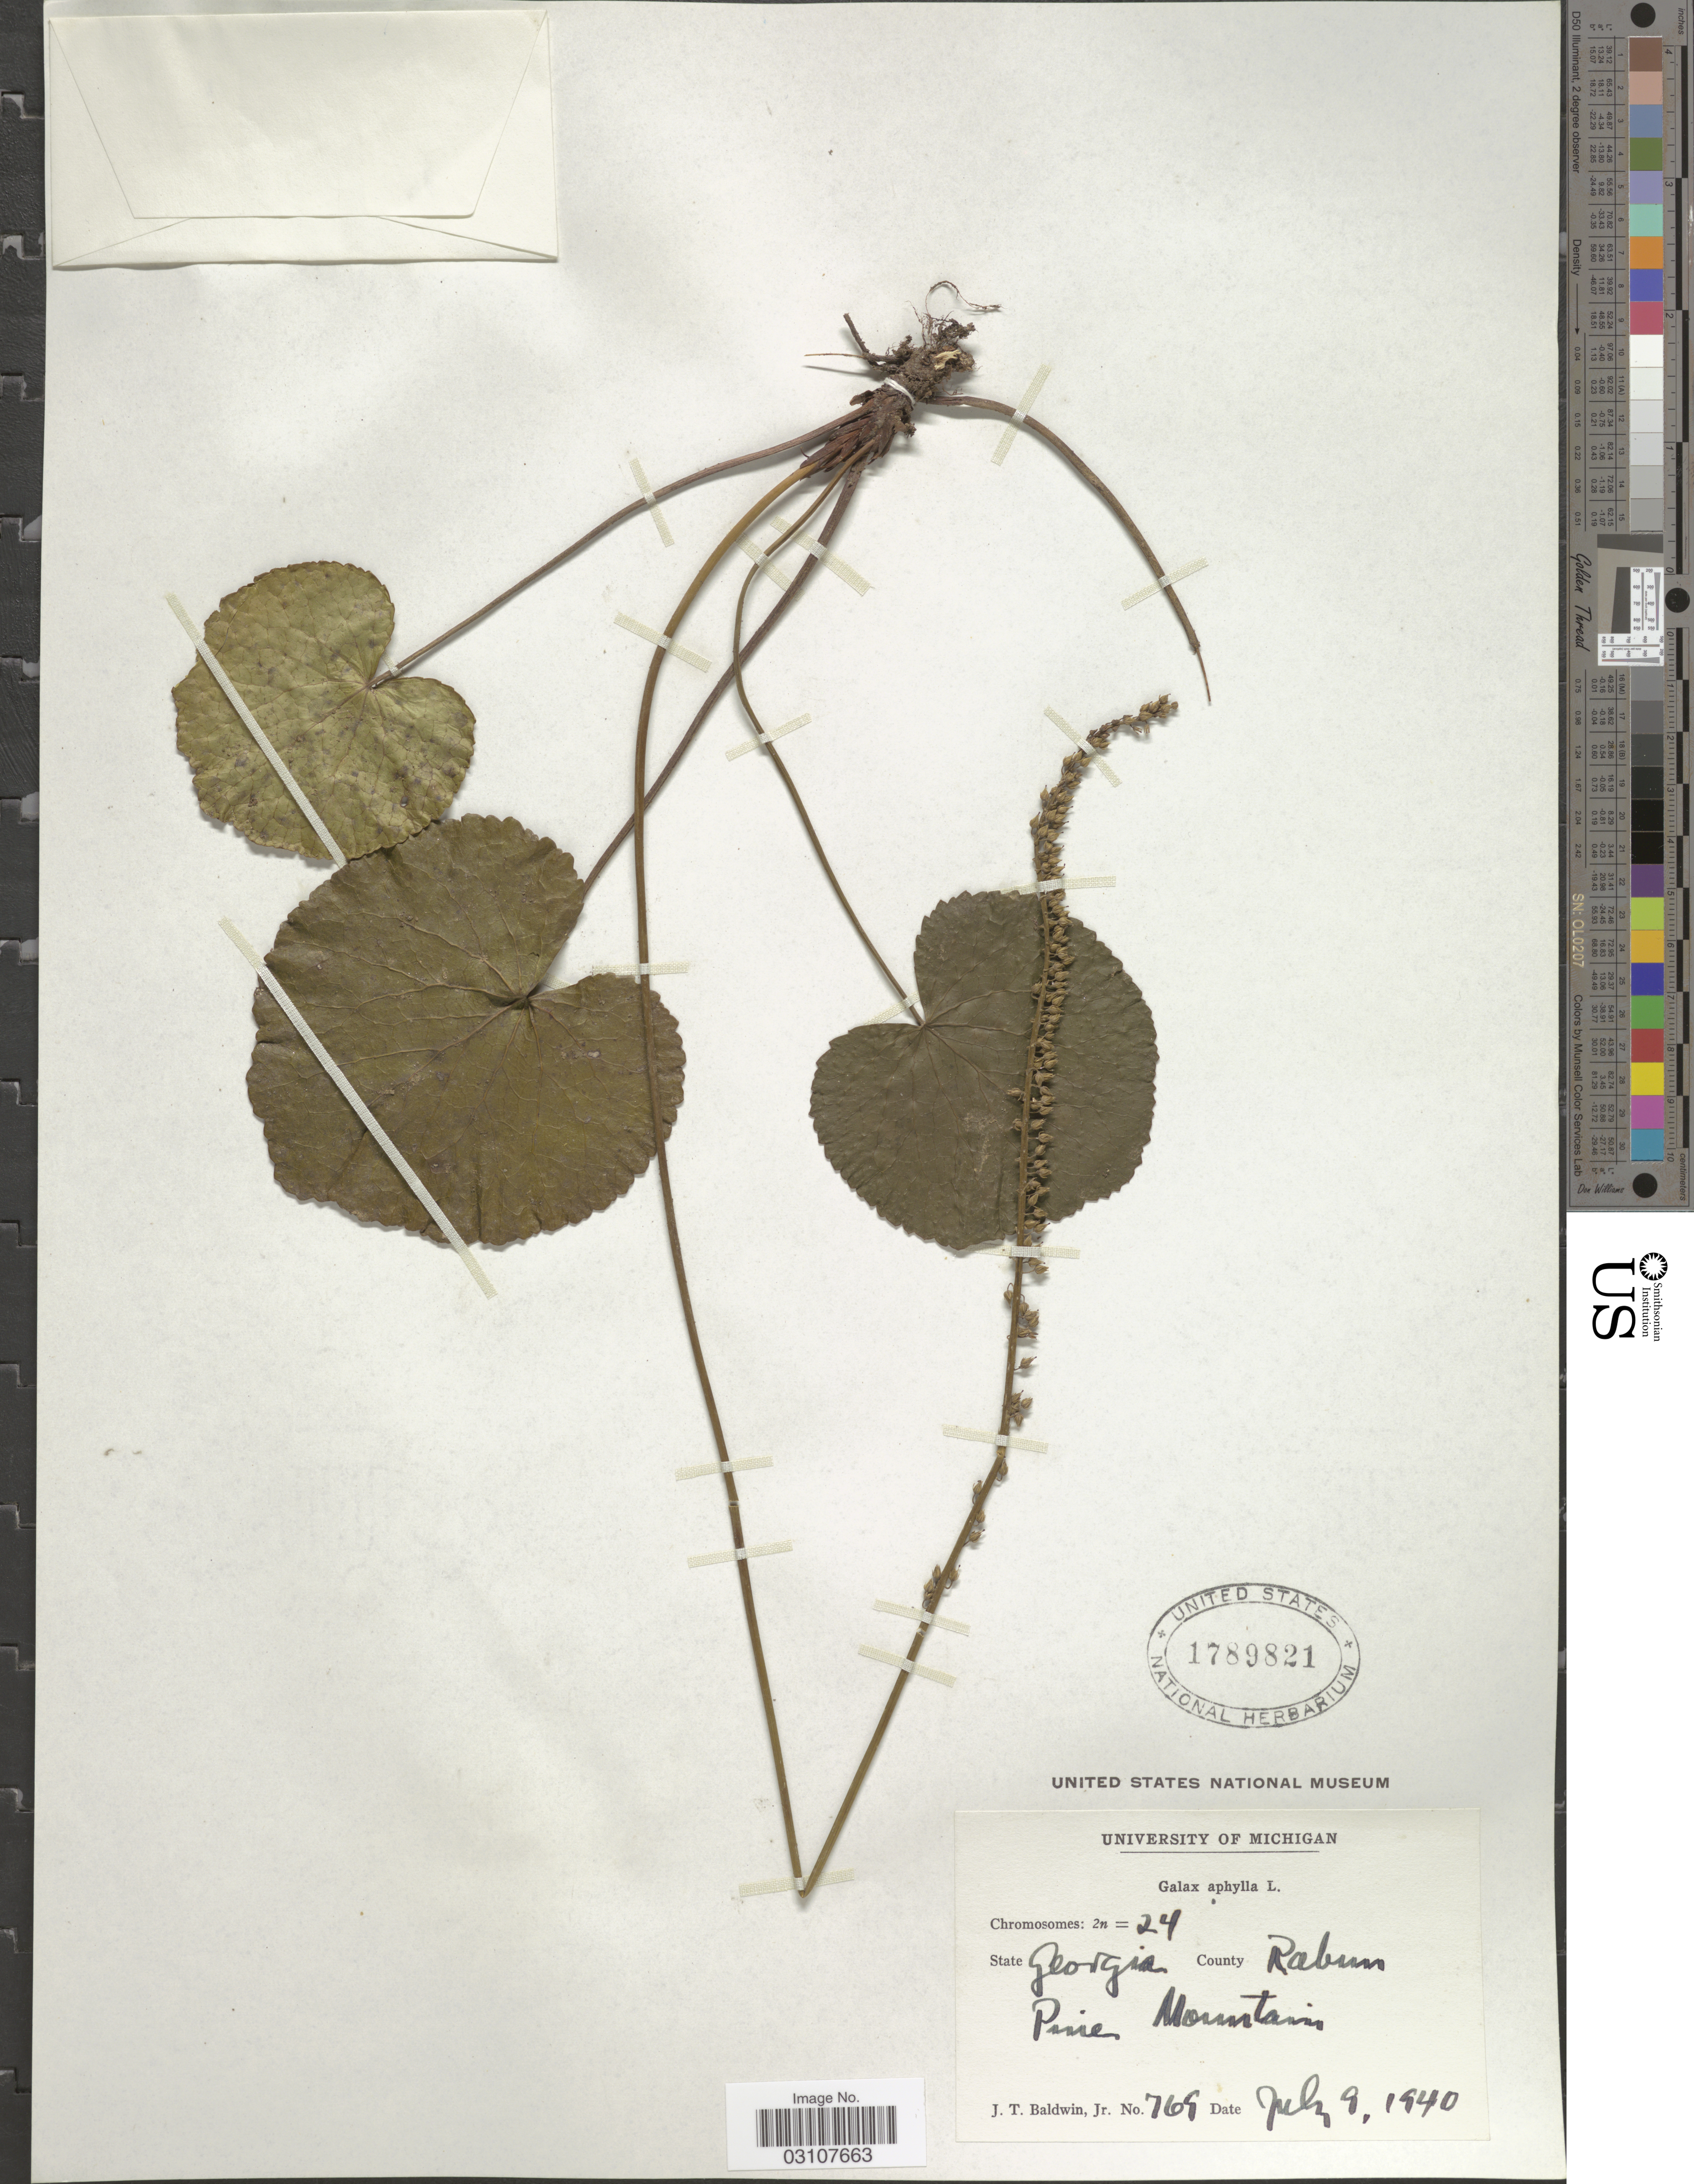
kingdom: Plantae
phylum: Tracheophyta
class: Magnoliopsida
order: Ericales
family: Diapensiaceae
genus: Galax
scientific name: Galax urceolata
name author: (Poir.) Brummitt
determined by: Gaynor, Michelle L., (FLAS), University of Florida (UNITED STATES)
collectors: J. T. Baldwin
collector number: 769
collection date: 1940-07-09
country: United States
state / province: Georgia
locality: County Rabun. Pine Mountains.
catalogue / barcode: US 1789821